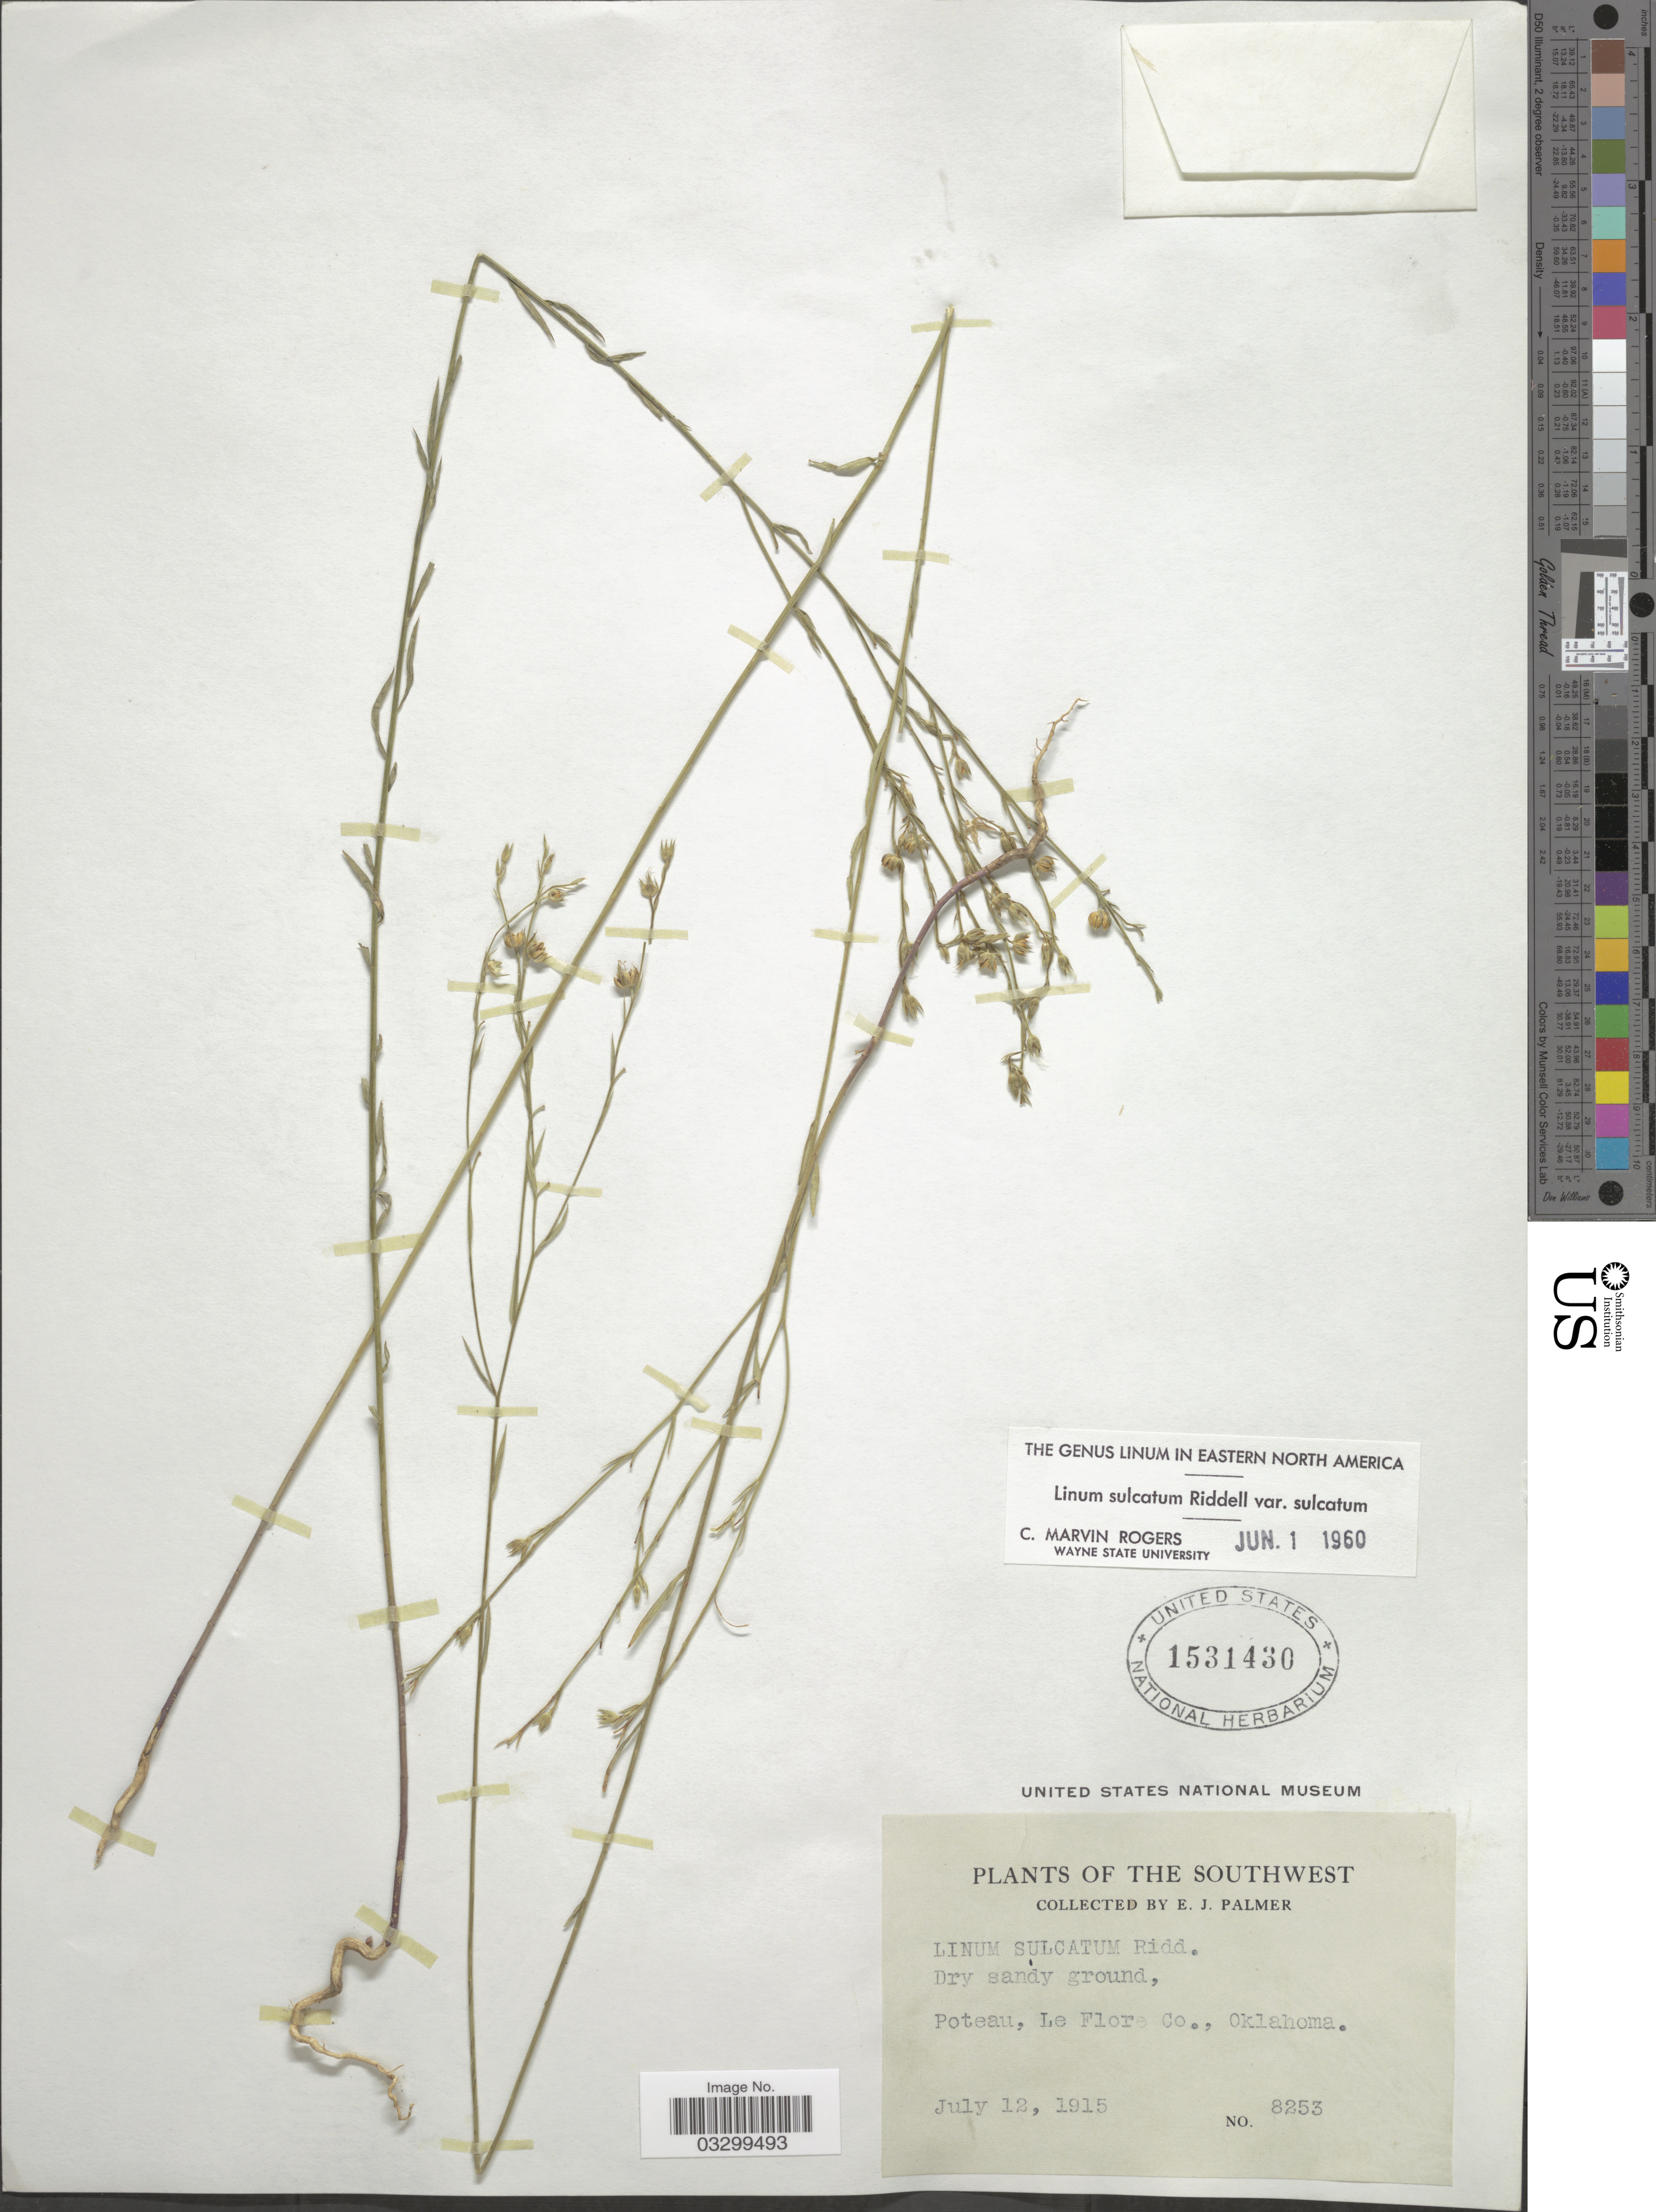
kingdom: Plantae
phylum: Tracheophyta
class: Magnoliopsida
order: Malpighiales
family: Linaceae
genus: Linum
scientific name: Linum sulcatum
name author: Riddell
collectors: E. J. Palmer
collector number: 8253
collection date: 1915-07-12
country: United States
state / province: Oklahoma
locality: Southwest. Poteau, Le Flore Co.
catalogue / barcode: US 1531430